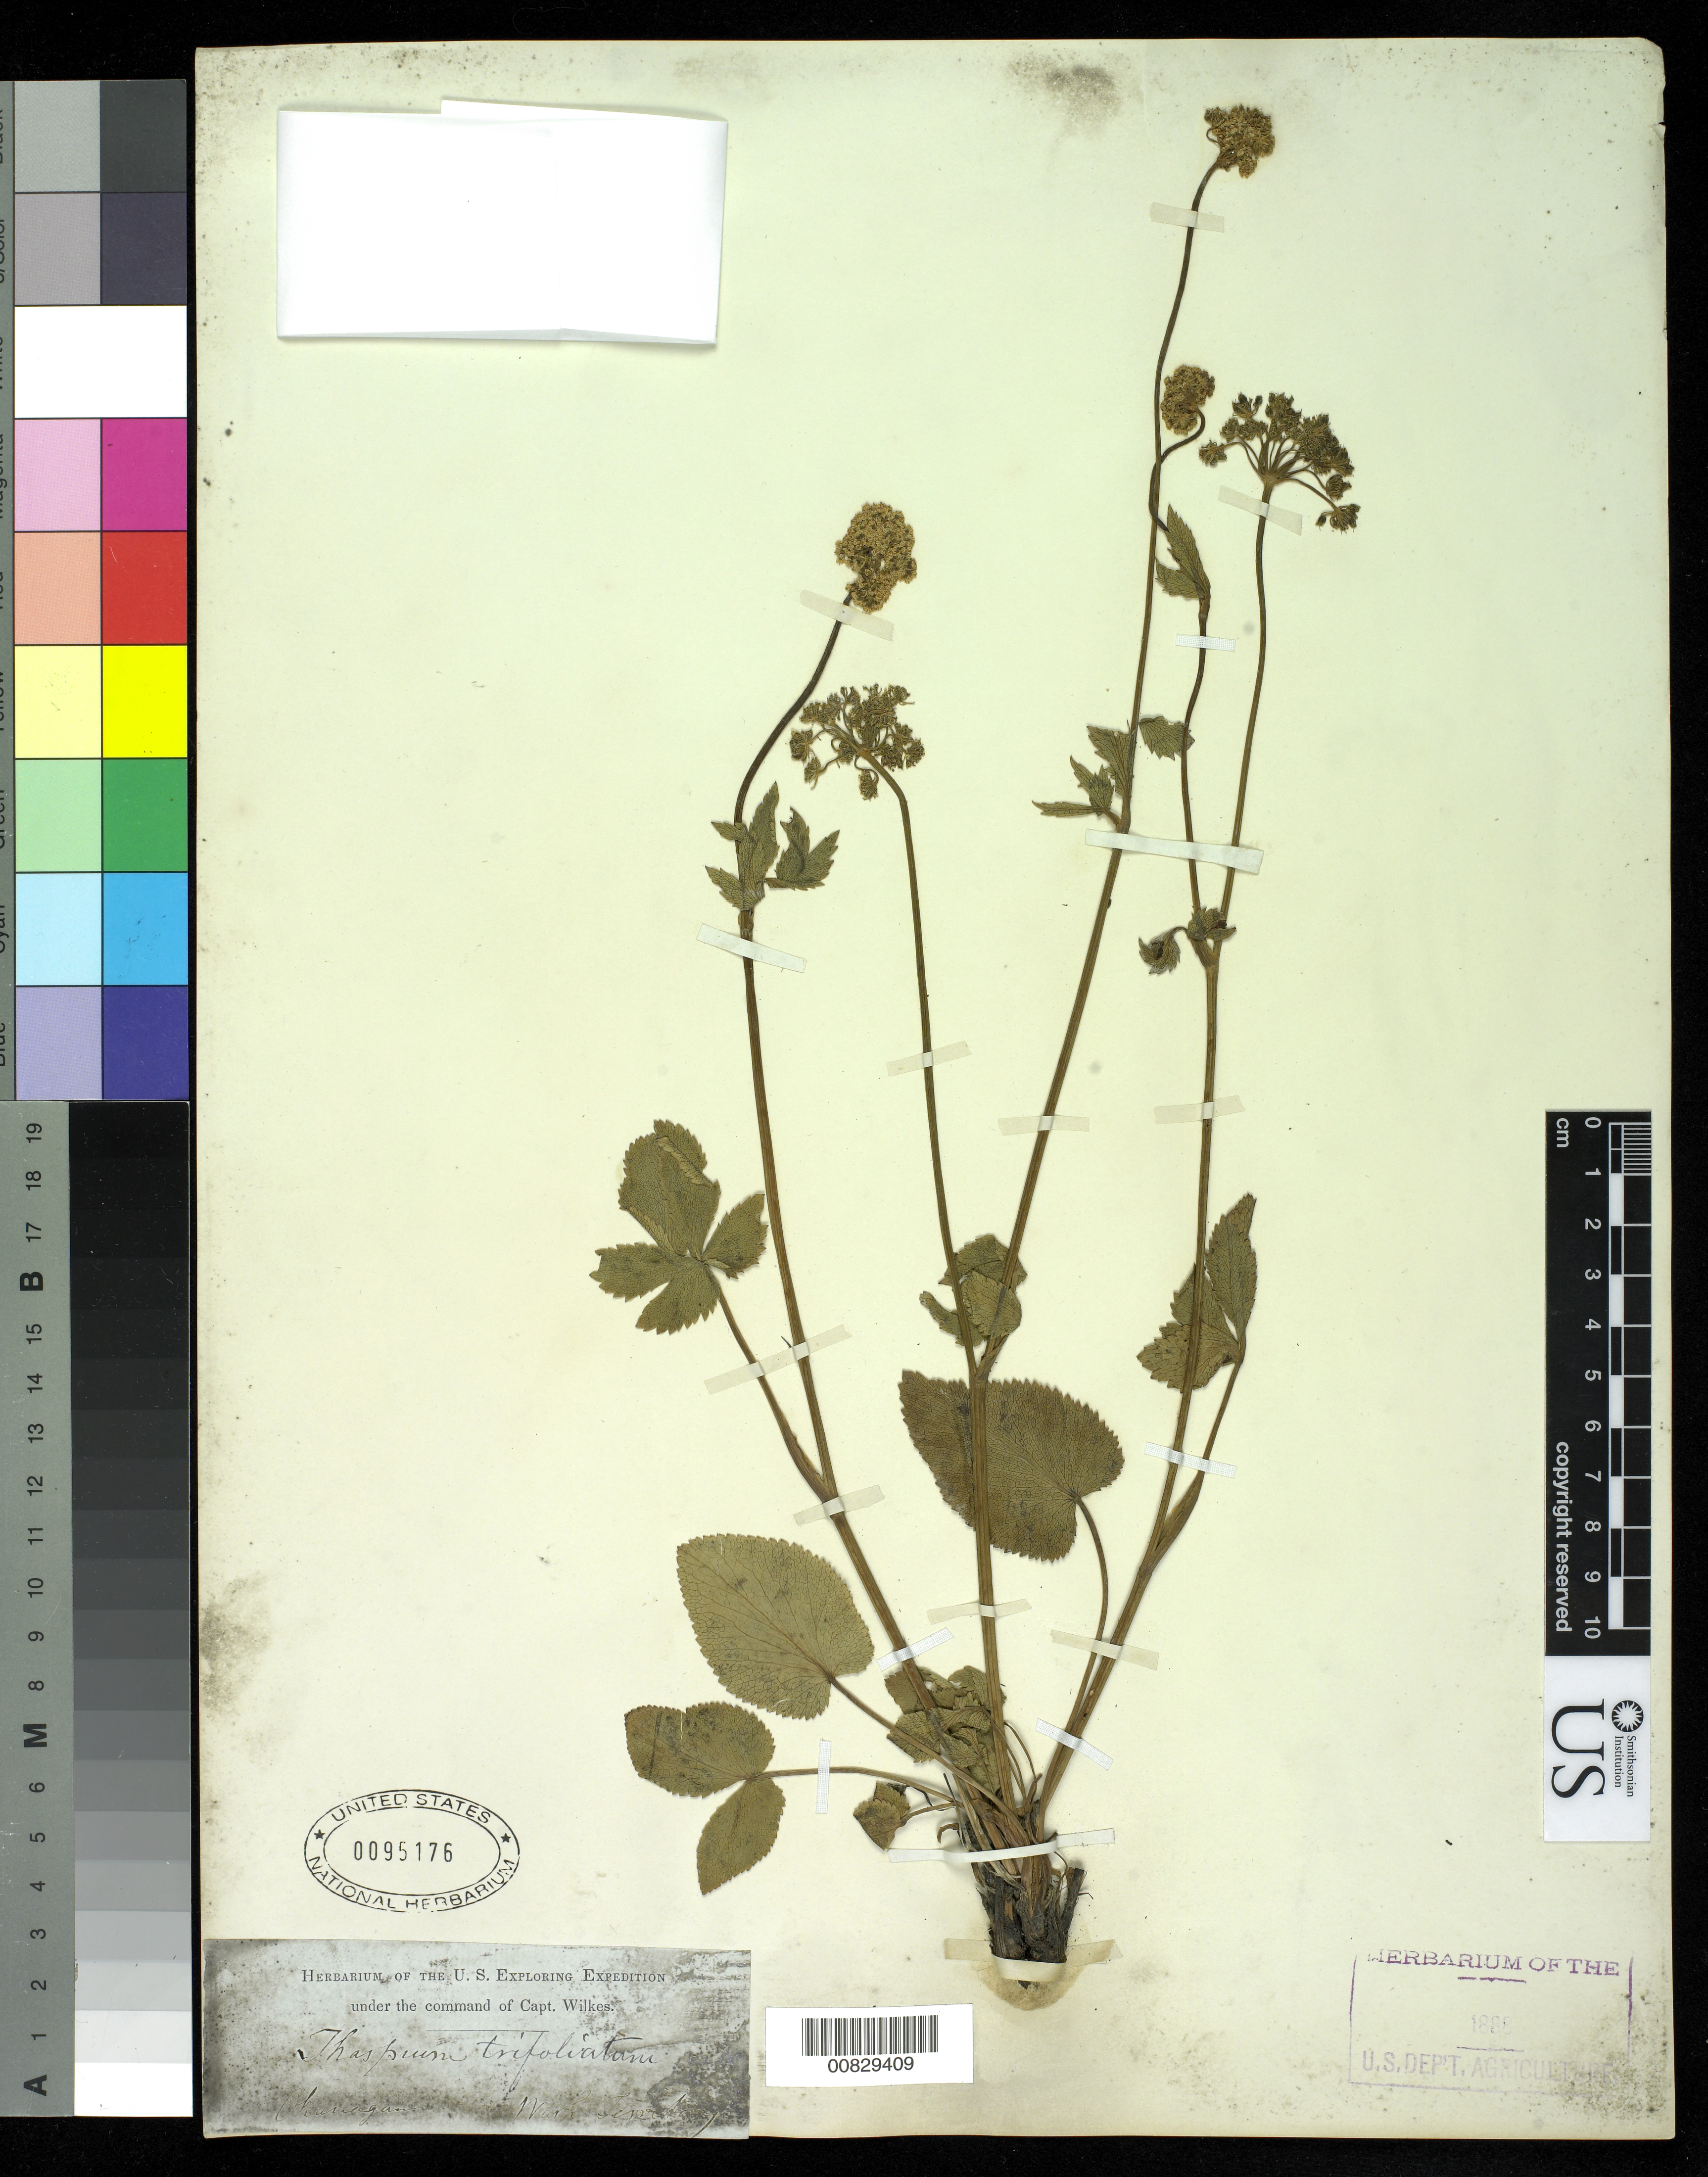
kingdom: Plantae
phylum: Tracheophyta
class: Magnoliopsida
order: Apiales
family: Apiaceae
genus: Zizia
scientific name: Zizia aptera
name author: (A. Gray) Fernald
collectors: Wilkes Explor. Exped.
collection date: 1838/1842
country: United States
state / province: Washington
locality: Okanagan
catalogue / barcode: US 95176